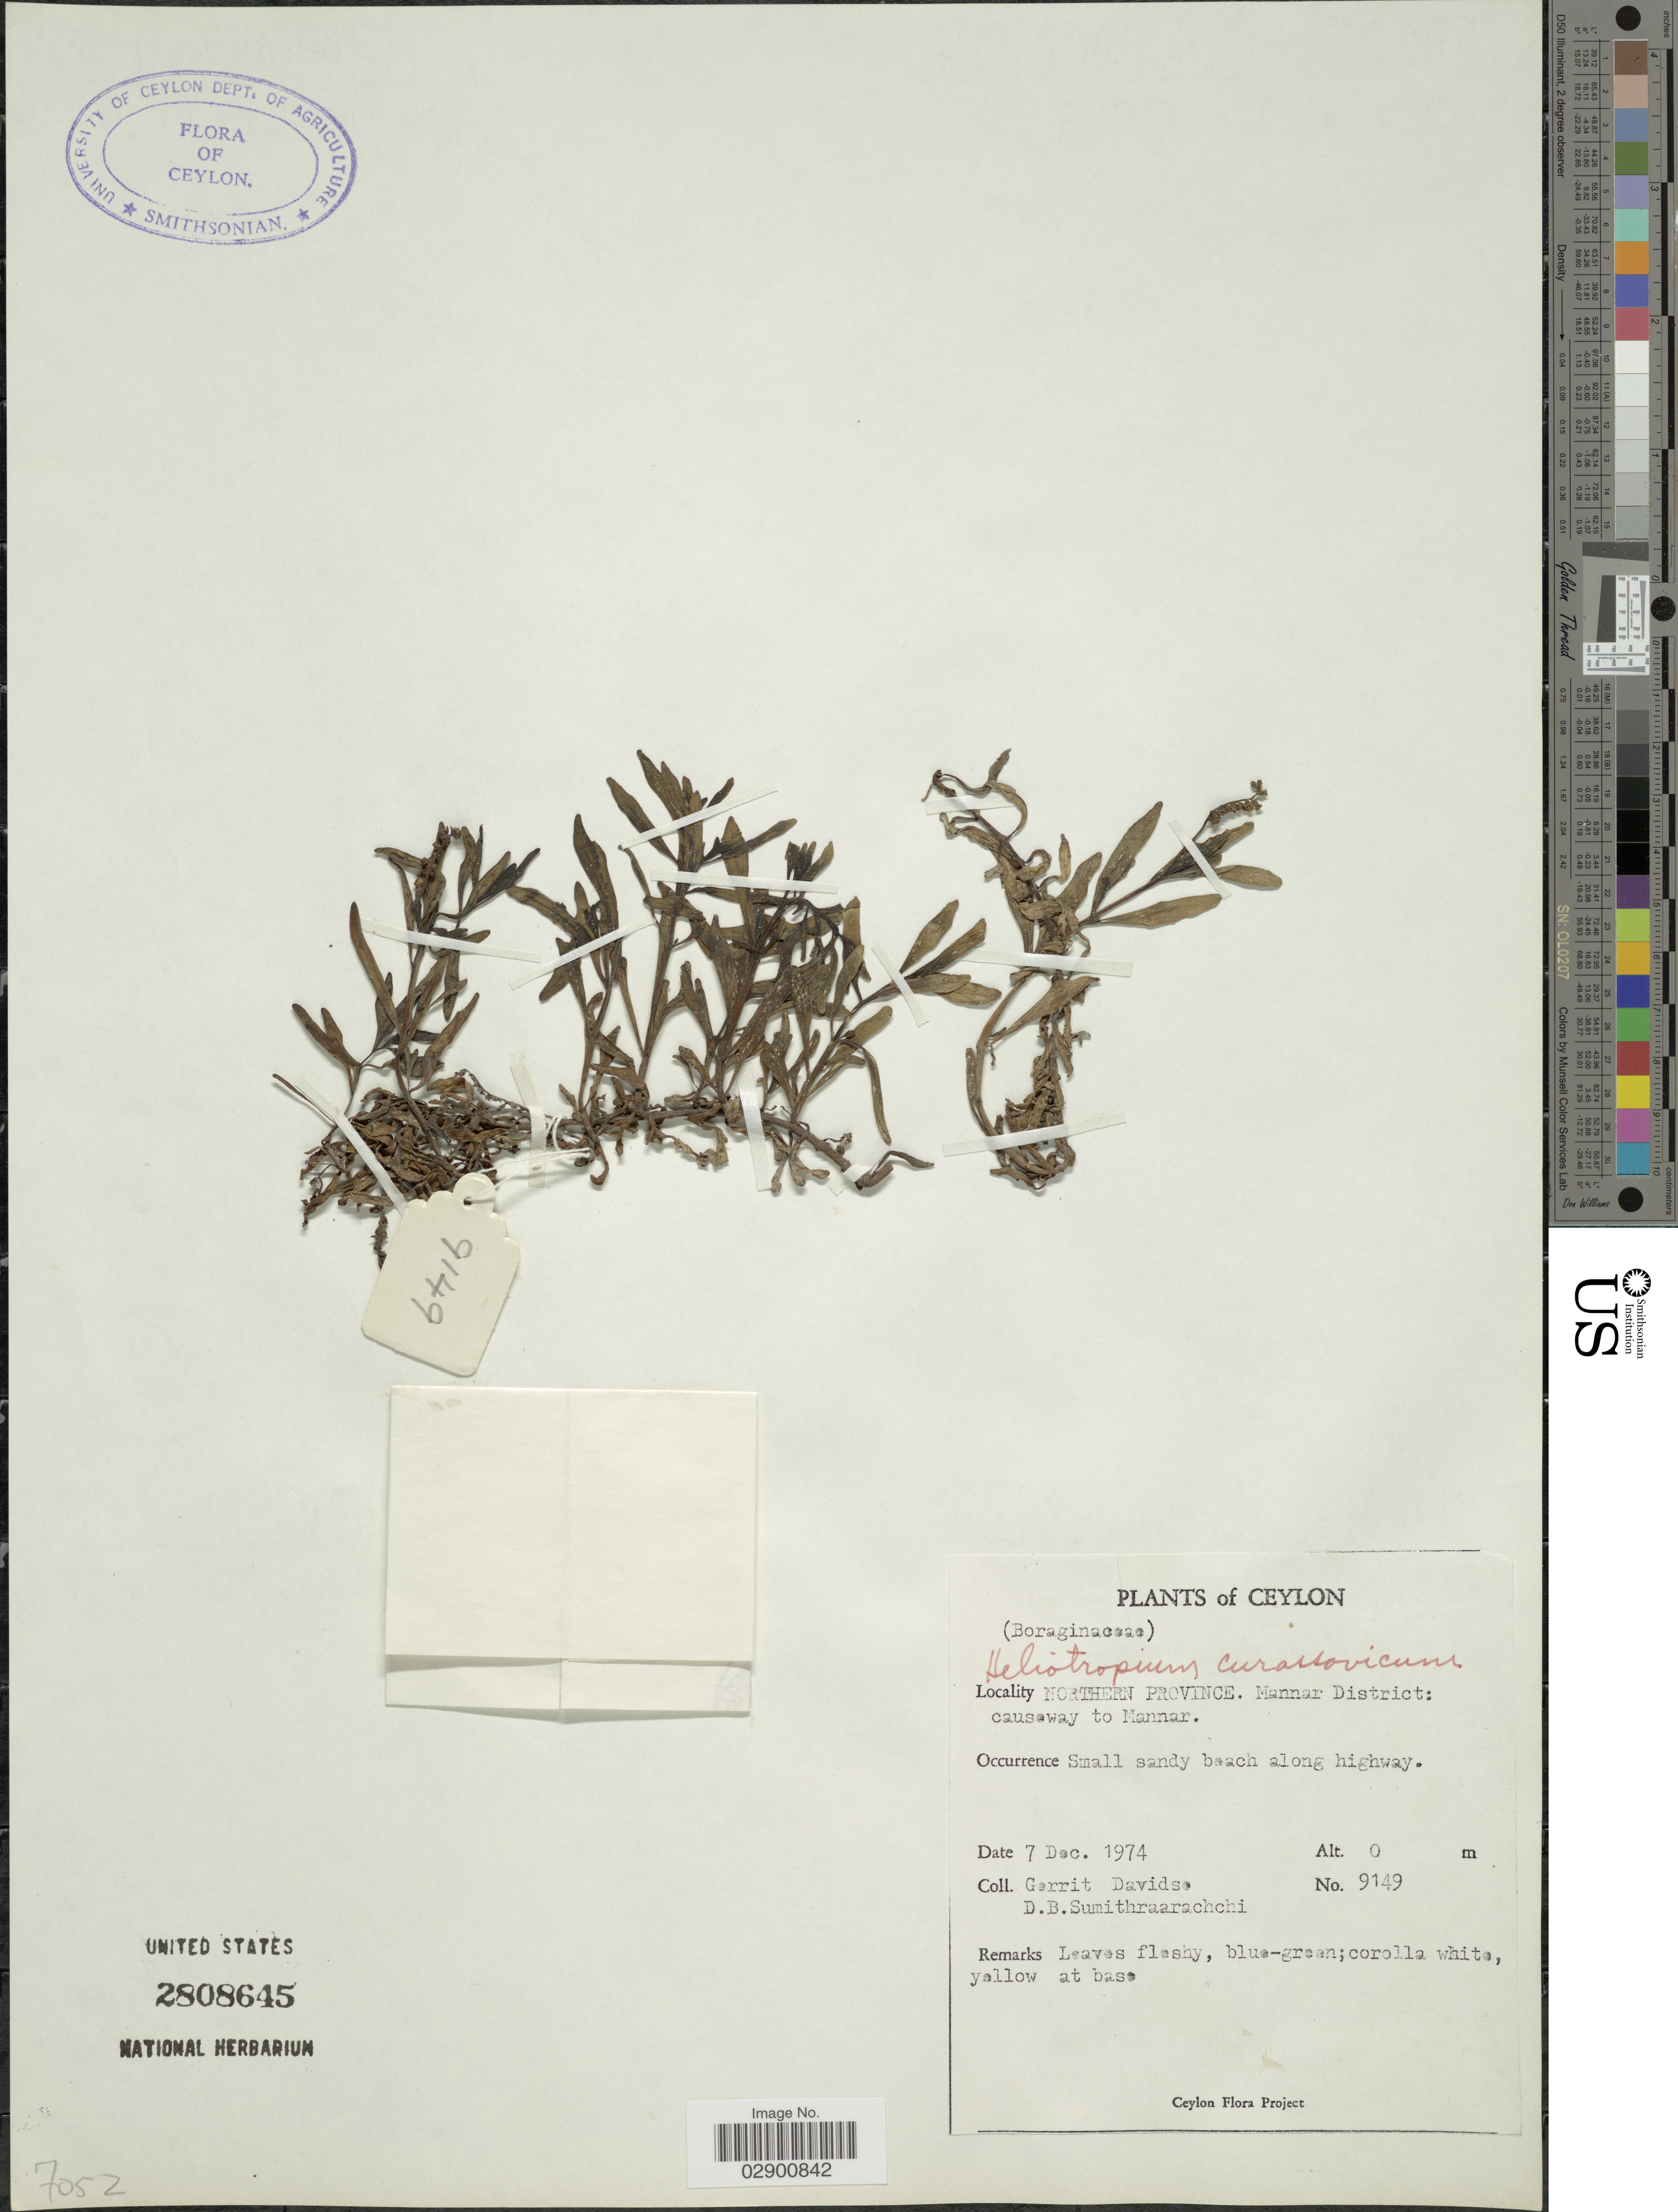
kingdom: Plantae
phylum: Tracheophyta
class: Magnoliopsida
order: Boraginales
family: Heliotropiaceae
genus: Heliotropium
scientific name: Heliotropium curassavicum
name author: L.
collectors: G. Davidse & D. B. Sumithraarachchi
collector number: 9149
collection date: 1974-12-07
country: Sri Lanka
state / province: Northern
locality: Ceylon. Northern Province. Mannar District: causeway to Mannar.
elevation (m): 0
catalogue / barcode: US 2808645